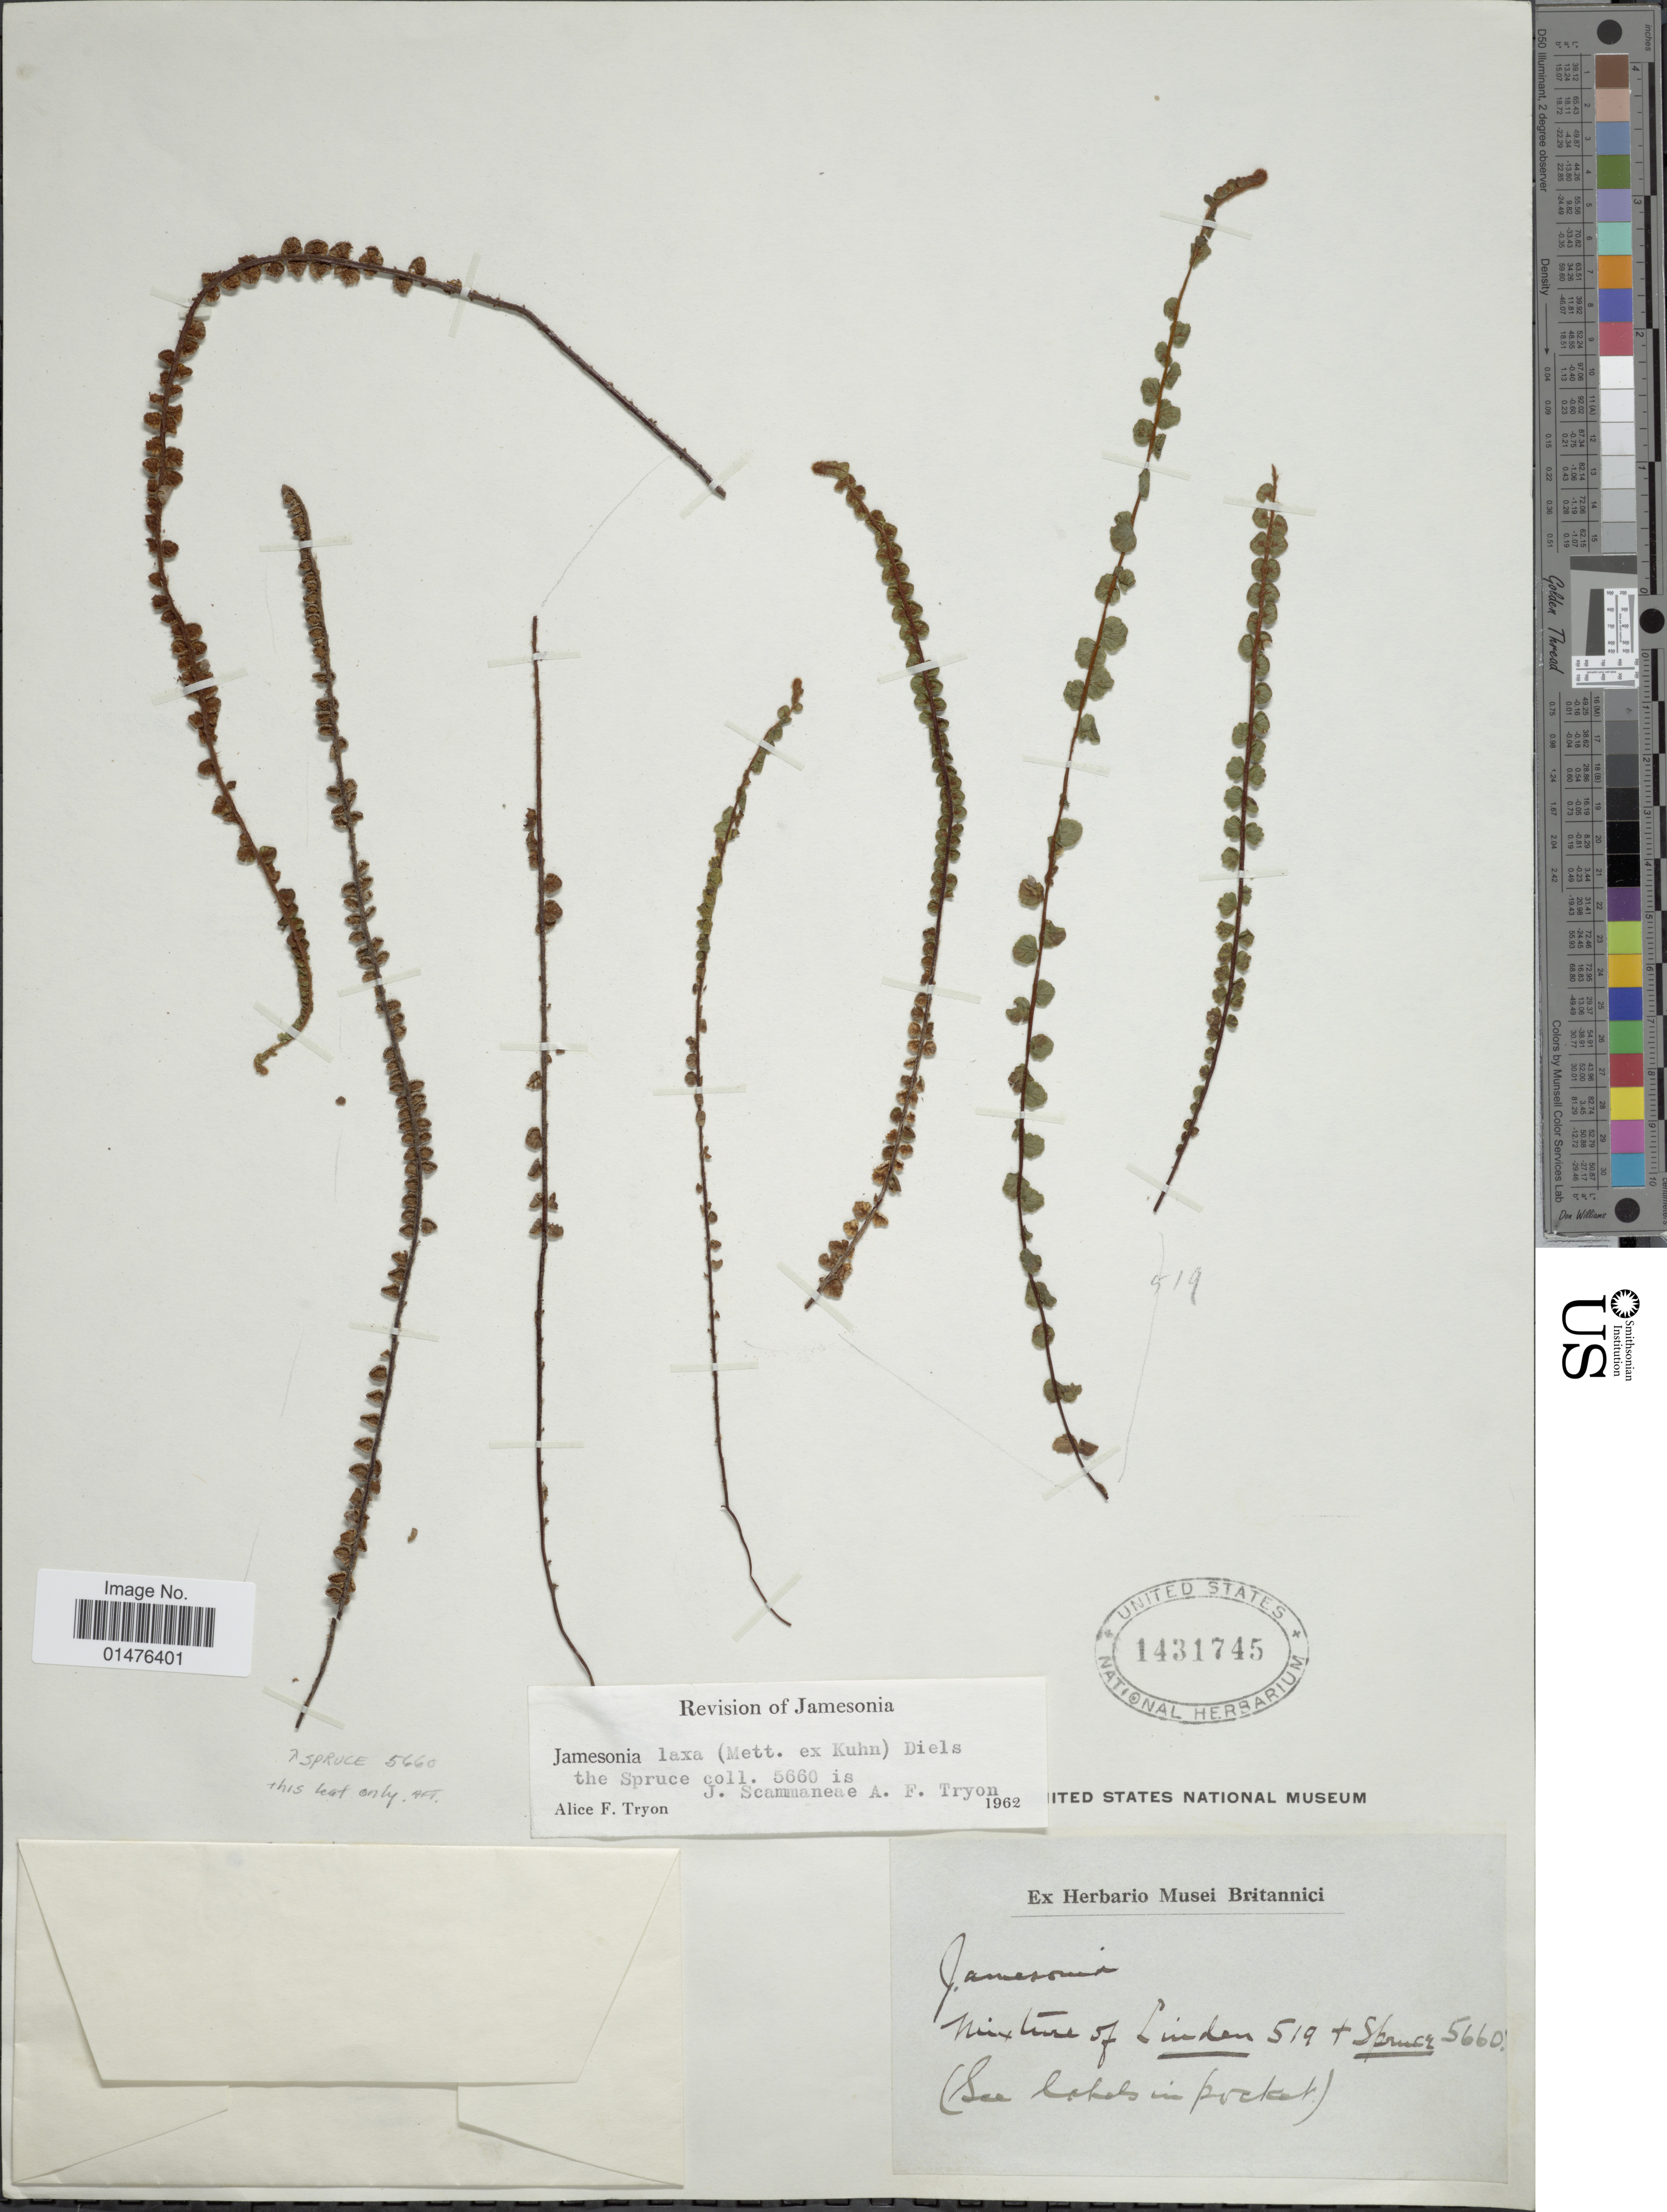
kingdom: Plantae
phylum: Tracheophyta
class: Polypodiopsida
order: Polypodiales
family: Pteridaceae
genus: Jamesonia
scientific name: Jamesonia laxa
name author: Kunze ex Kuhn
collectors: -- Linden & -. Spruce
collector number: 519 & Spruce 5660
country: Ecuador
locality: Caracas / Andes Quitensis.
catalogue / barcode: US 1431745